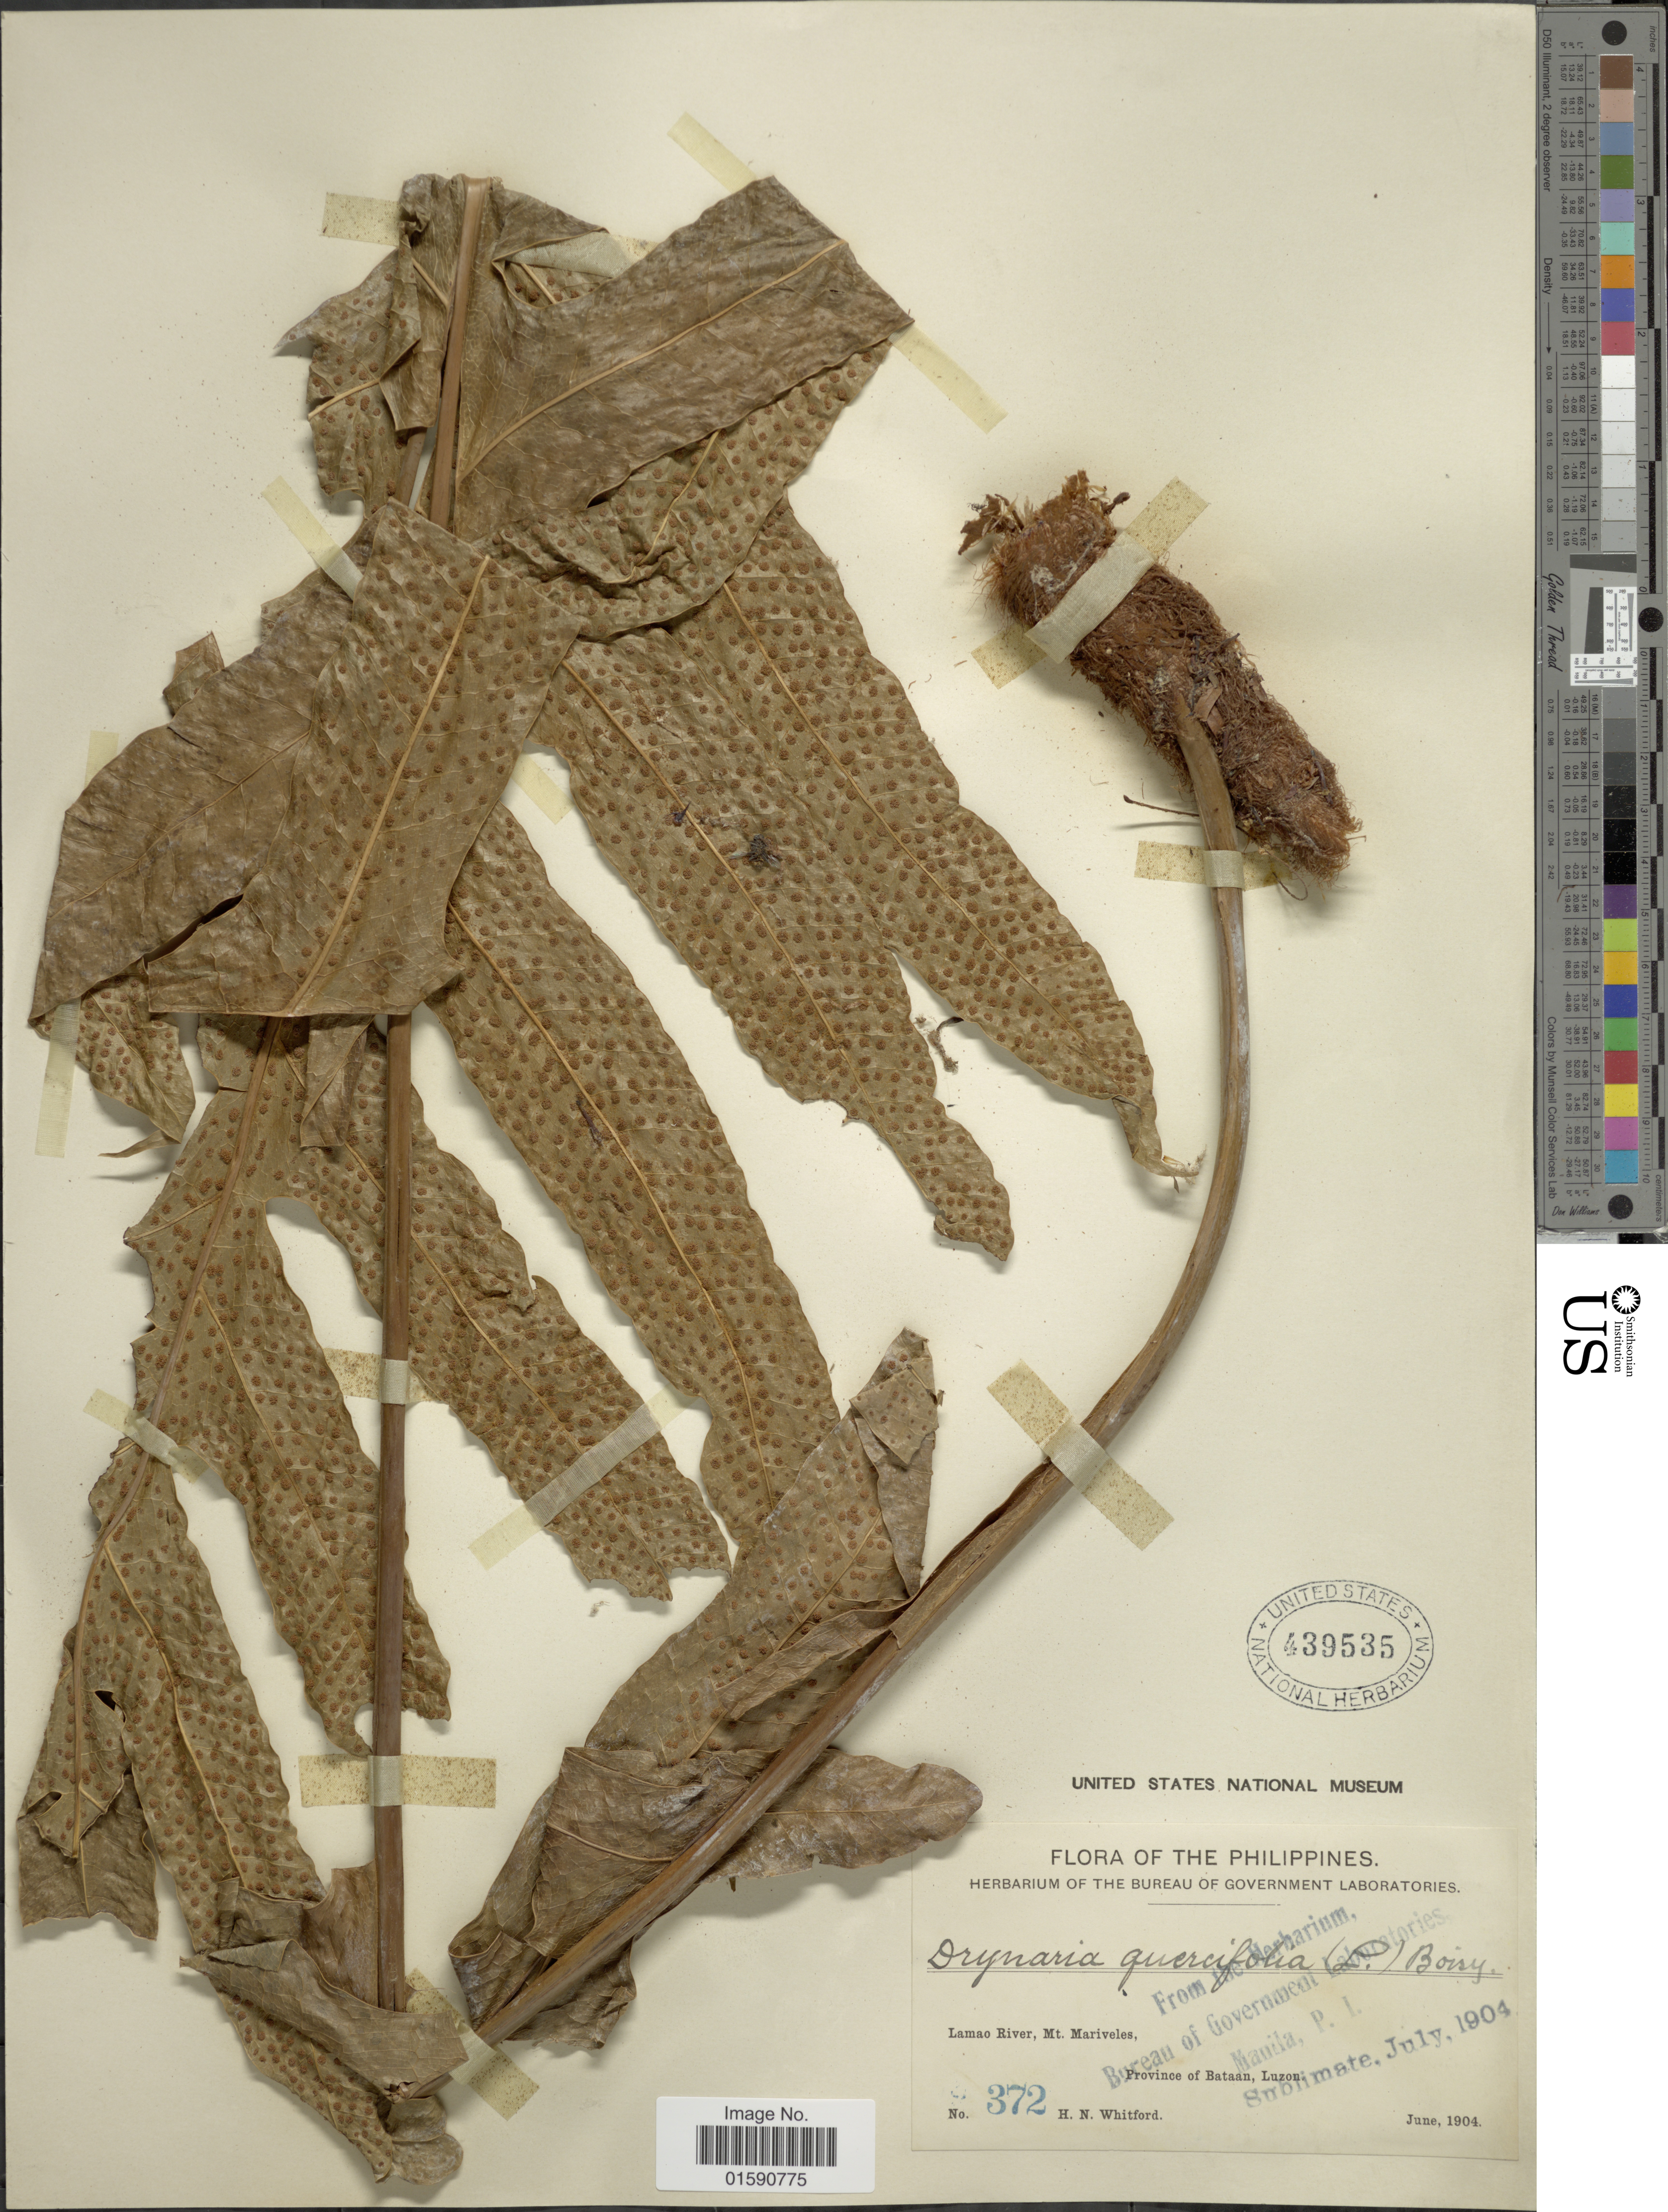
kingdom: Plantae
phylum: Tracheophyta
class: Polypodiopsida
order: Polypodiales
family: Polypodiaceae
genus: Drynaria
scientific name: Drynaria quercifolia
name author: (L.) J. Sm.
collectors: H. N. Whitford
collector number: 372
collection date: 1904-06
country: Philippines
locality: Lamao River, Mt. Mariveles. Province of Bataan, Luzon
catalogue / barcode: US 439535